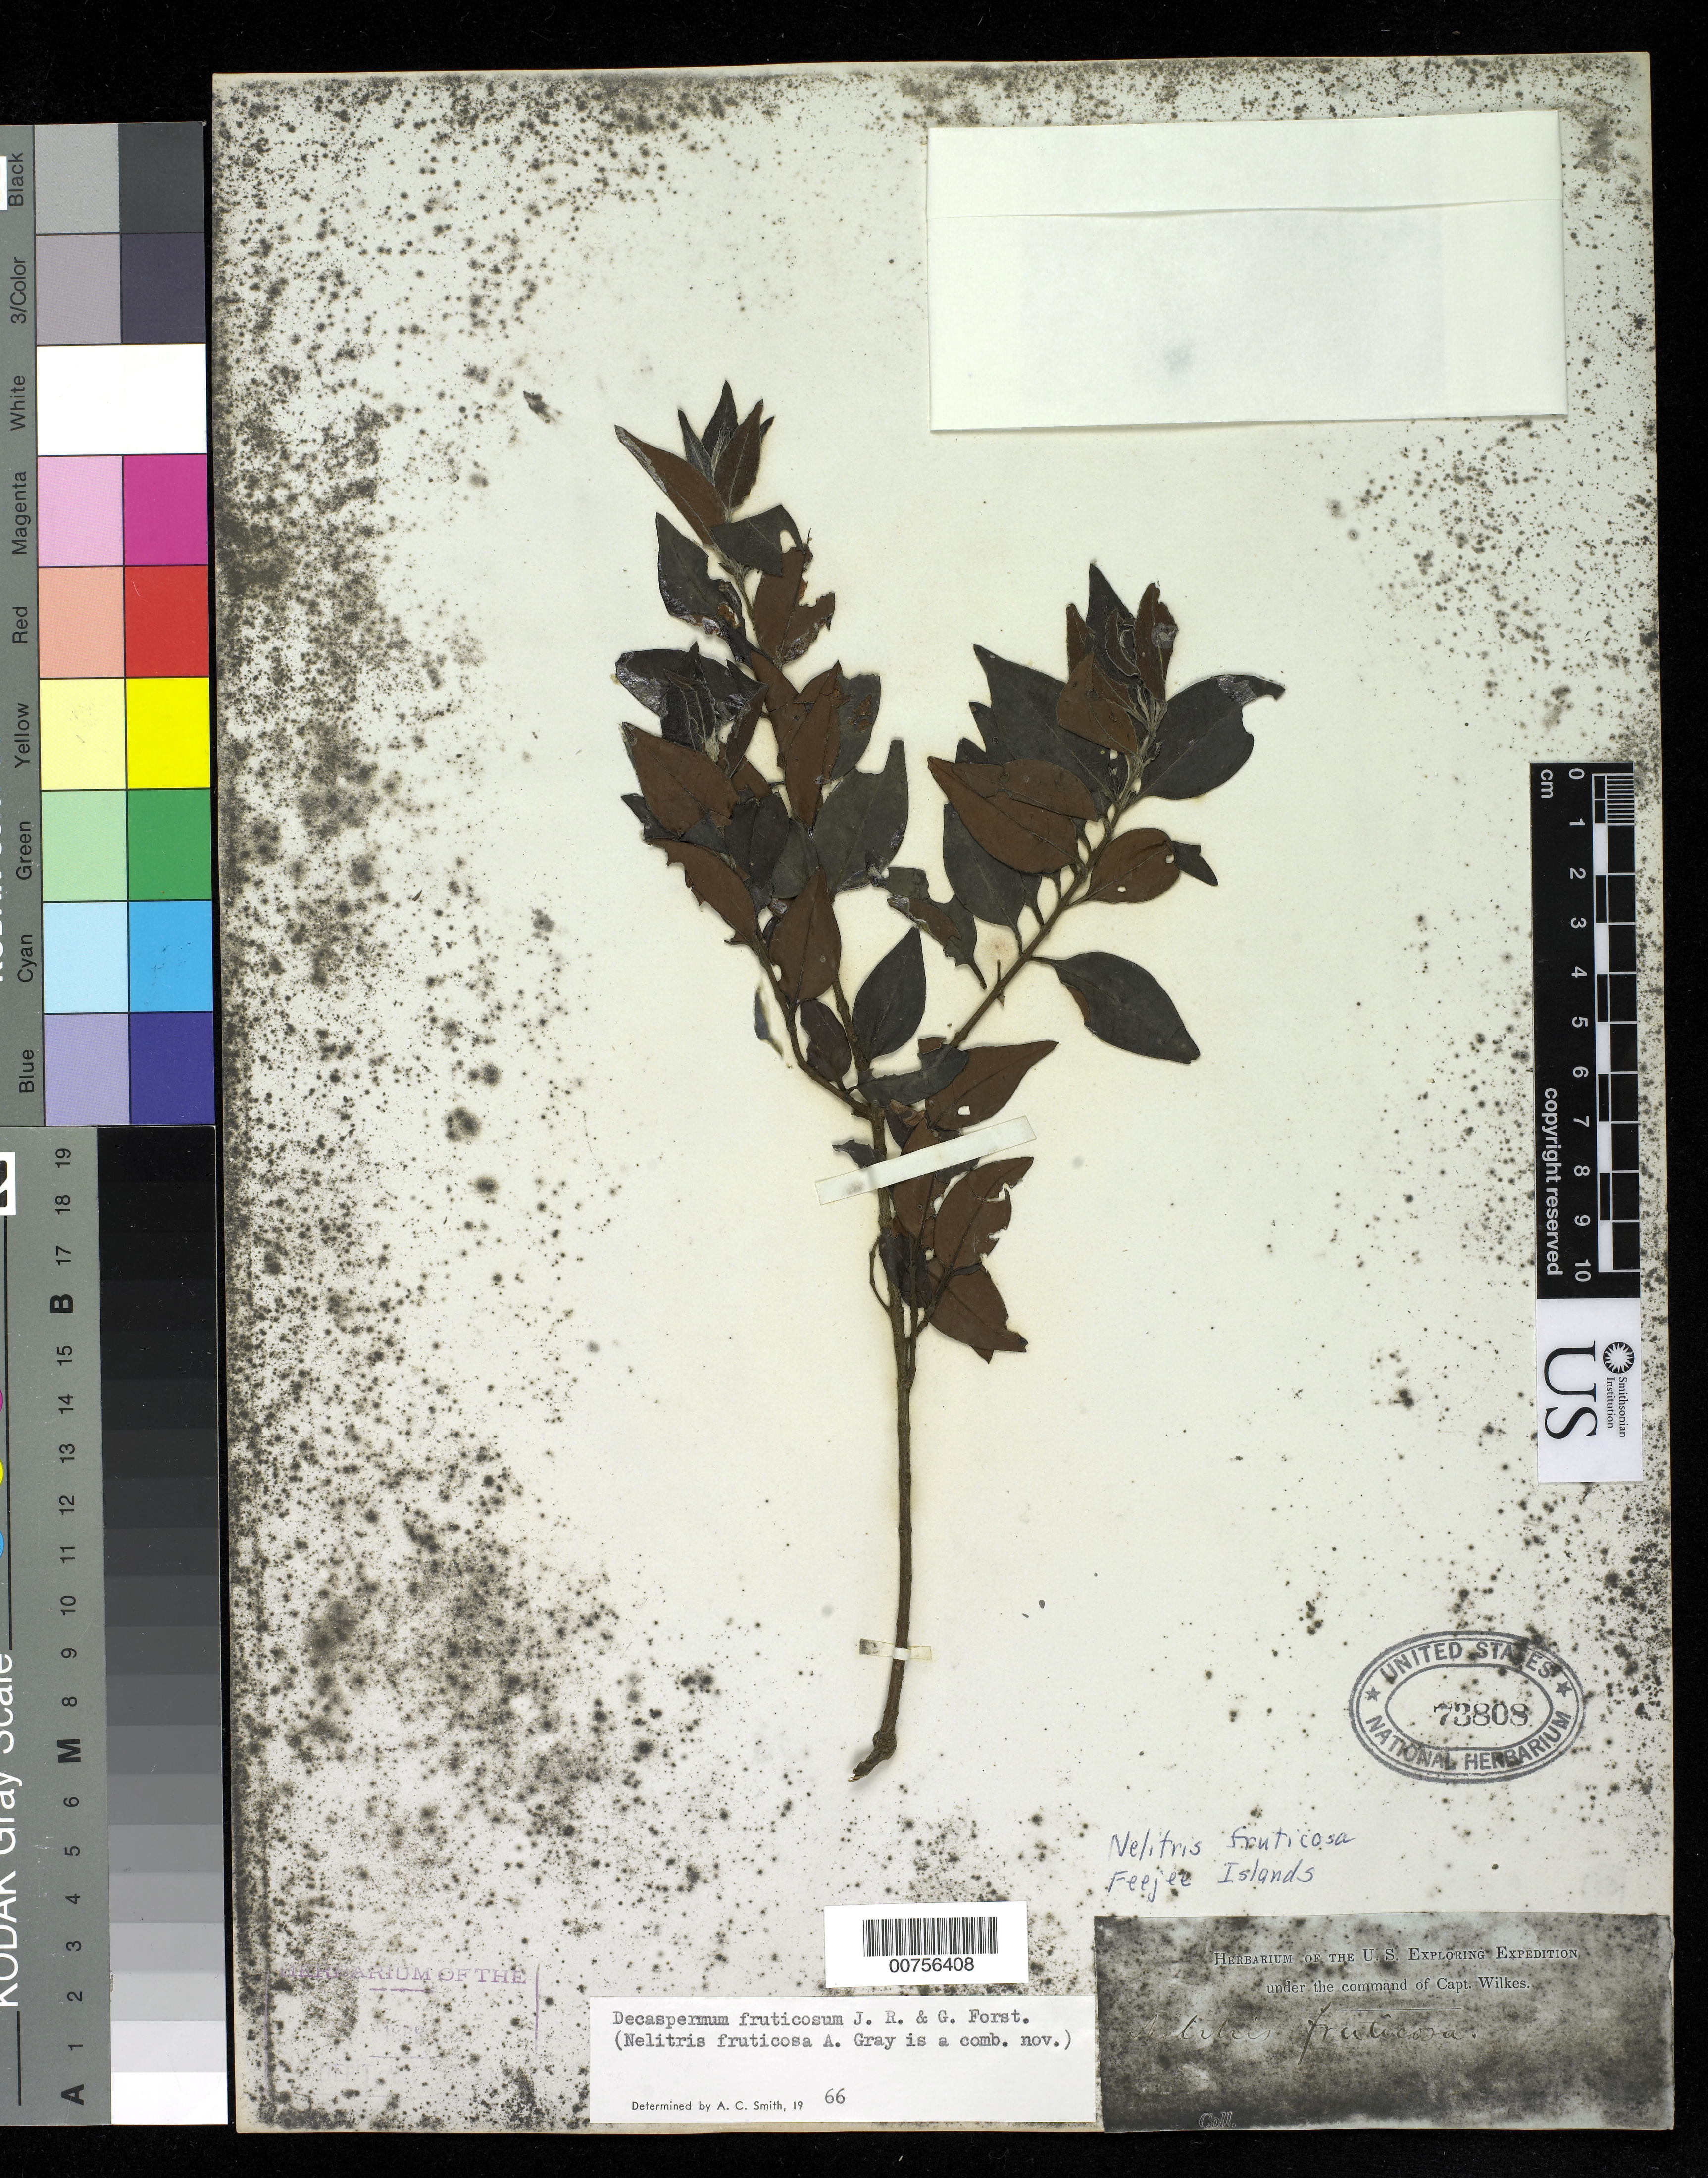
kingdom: Plantae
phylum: Tracheophyta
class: Magnoliopsida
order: Myrtales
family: Myrtaceae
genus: Decaspermum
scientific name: Decaspermum fruticosum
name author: J.R. Forst. & G. Forst.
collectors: Wilkes Explor. Exped.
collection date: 1838/1842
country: Fiji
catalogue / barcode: US 73808